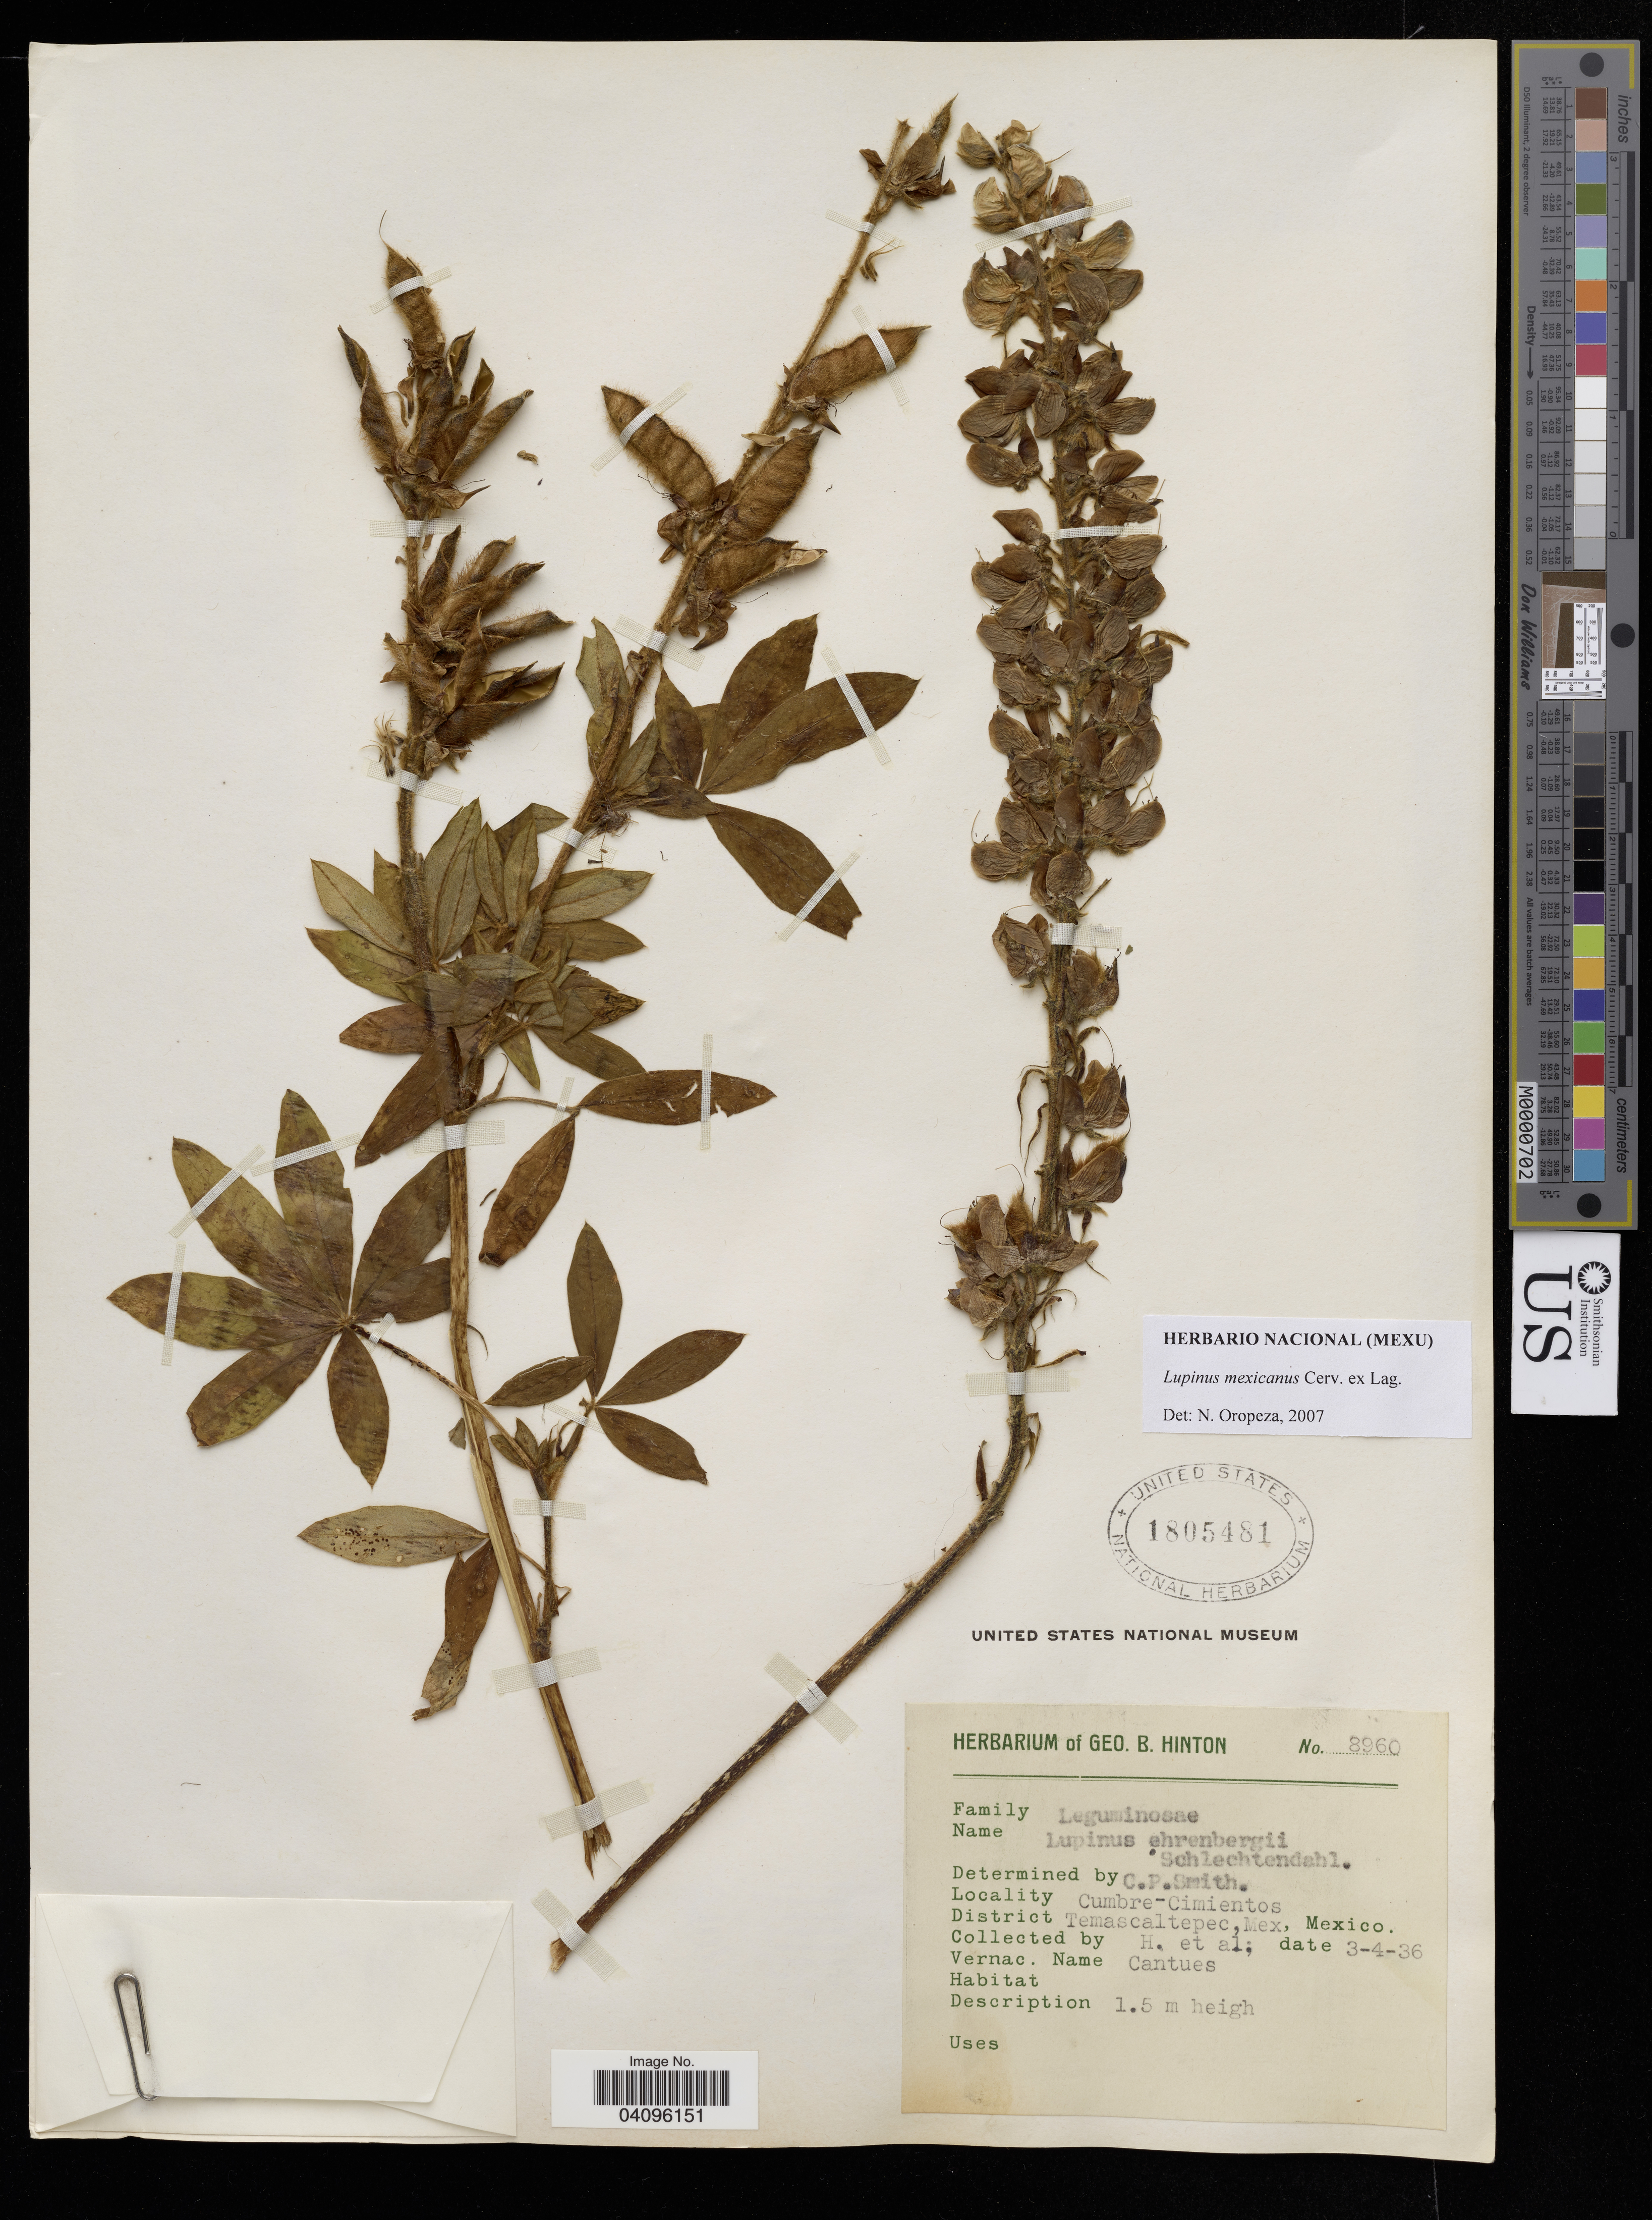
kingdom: Plantae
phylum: Tracheophyta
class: Magnoliopsida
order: Fabales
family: Fabaceae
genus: Lupinus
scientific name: Lupinus mexicanus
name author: Cerv. ex Lag.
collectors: G. B. Hinton & et al.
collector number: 8960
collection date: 1936-03-04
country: Mexico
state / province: México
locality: Cumbre-Cimientos, Temascaltepec.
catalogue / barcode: US 1805481